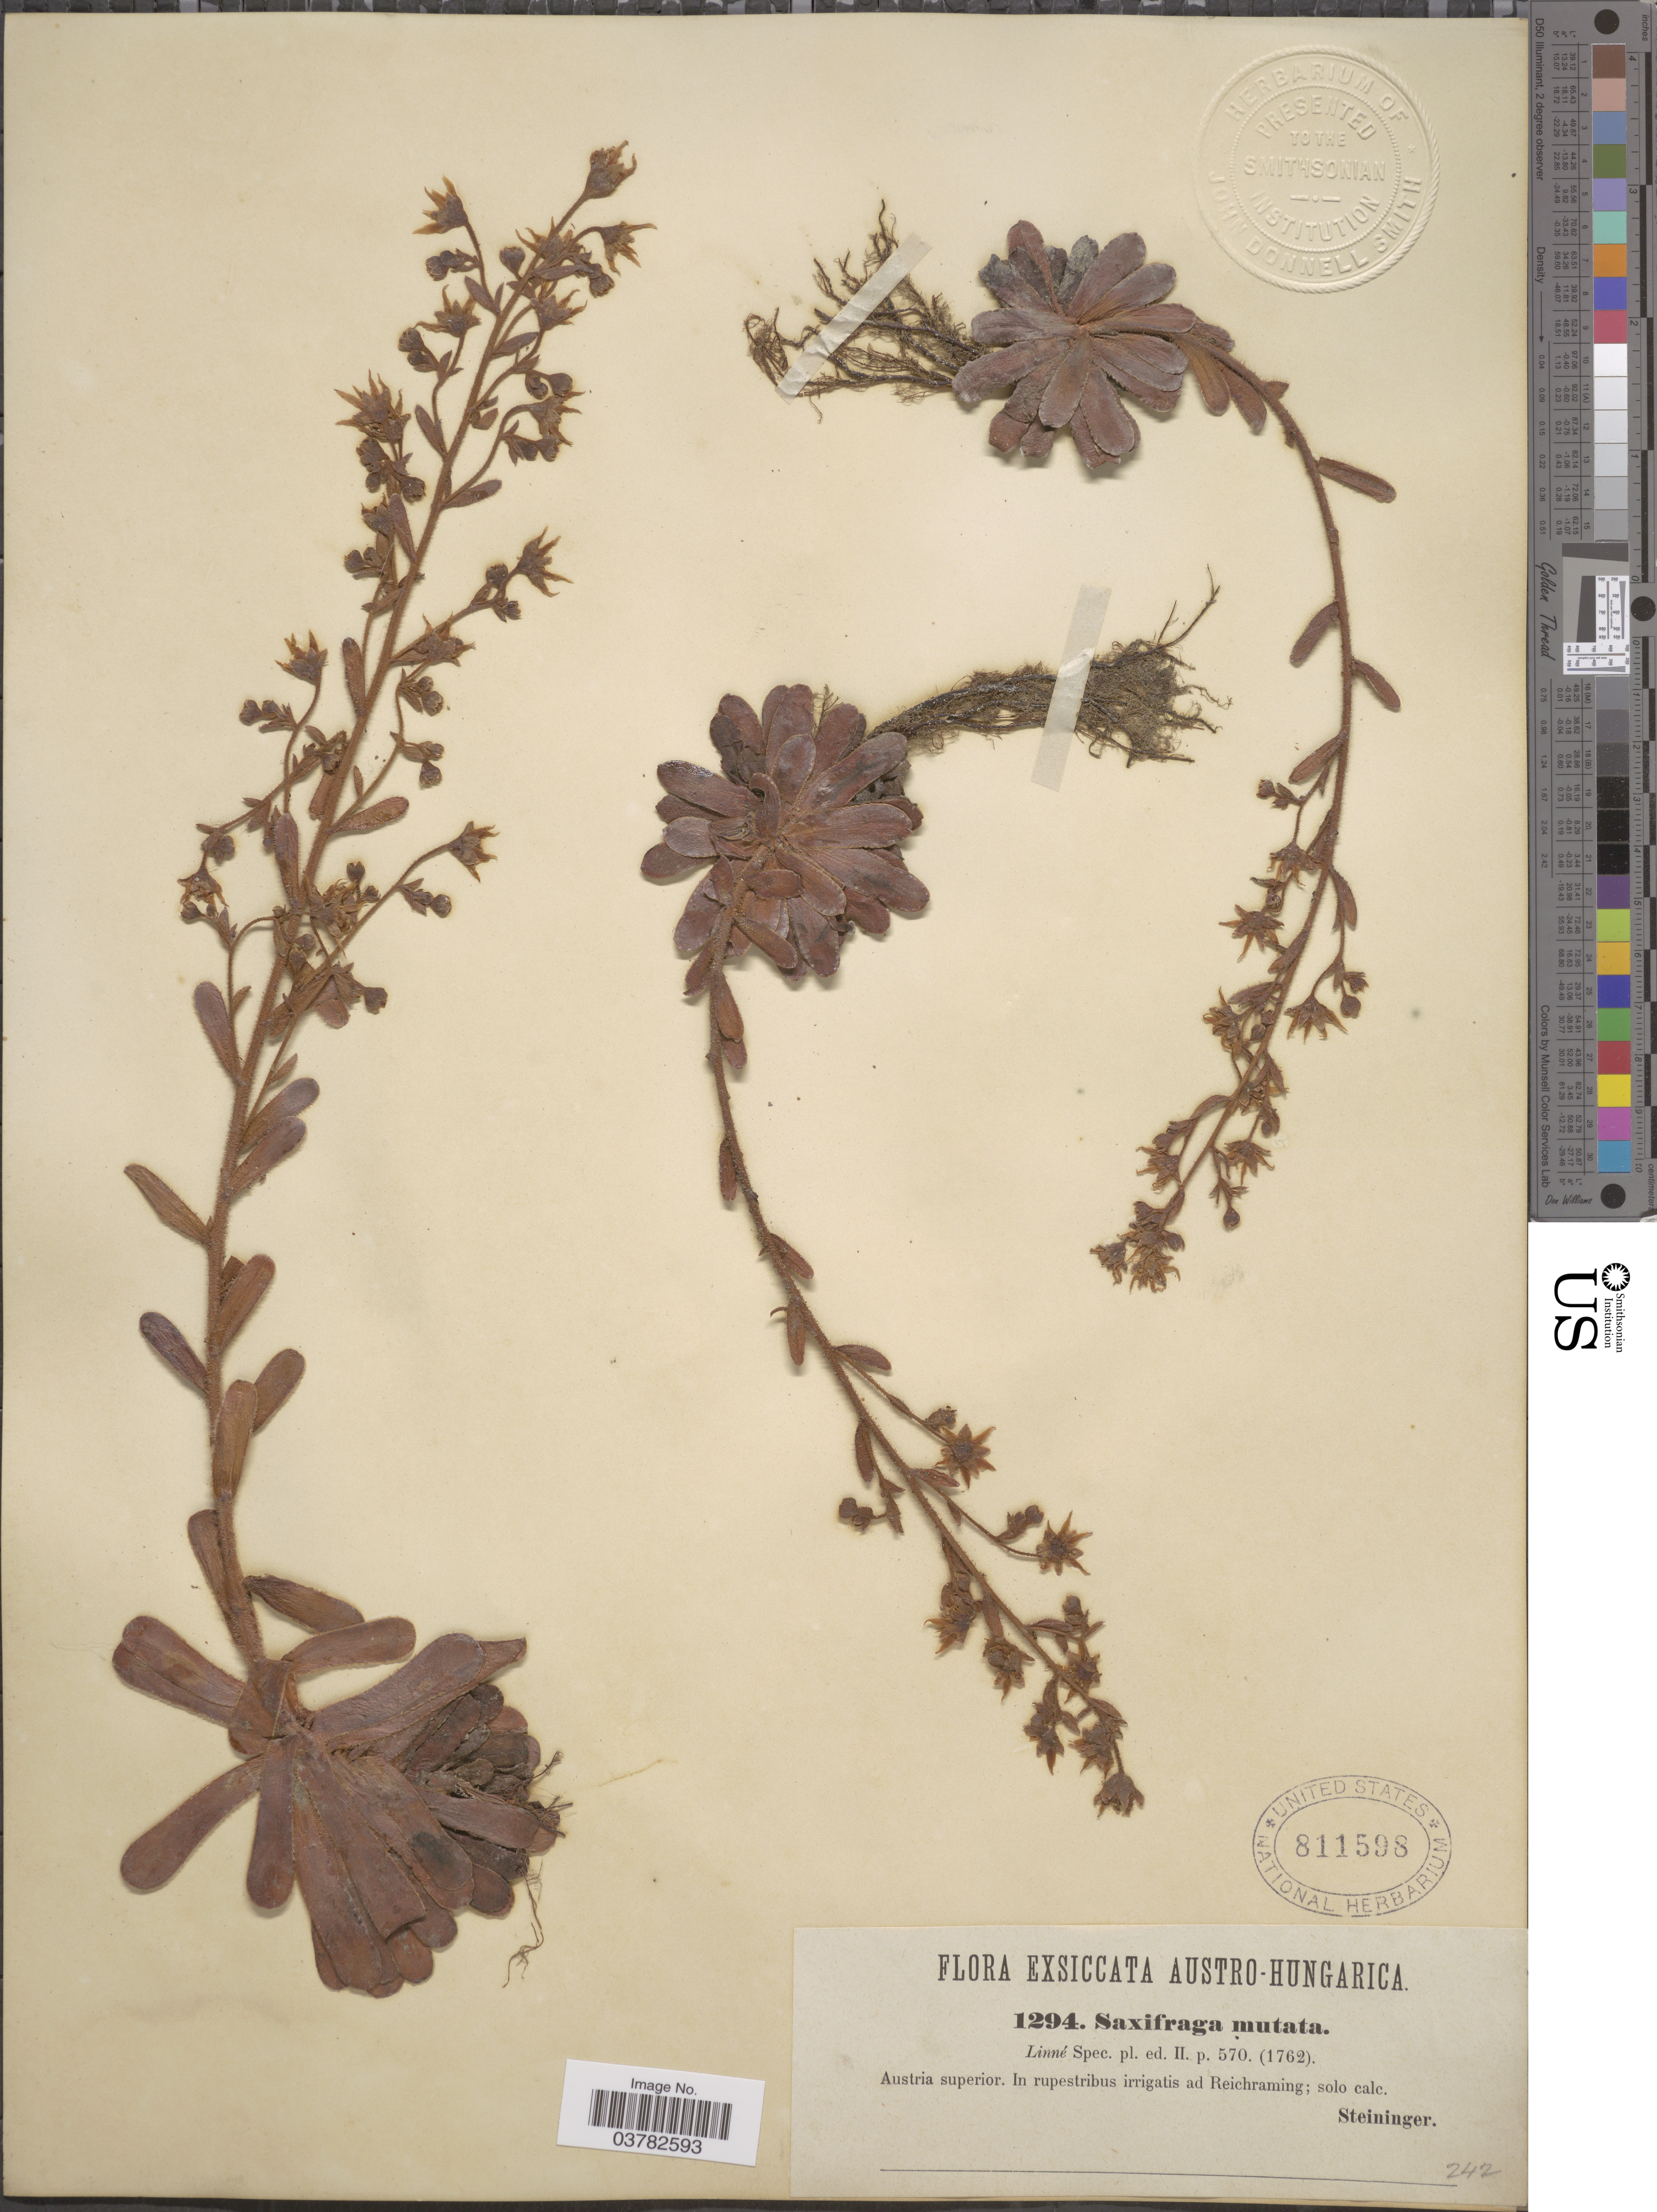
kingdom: Plantae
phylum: Tracheophyta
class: Magnoliopsida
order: Saxifragales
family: Saxifragaceae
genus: Saxifraga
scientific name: Saxifraga mutata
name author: L.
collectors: -. Steininger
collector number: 1294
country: Austria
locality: Austro-Hungarica. Austria superior. In rupestribus irrigatis ad Reichraming.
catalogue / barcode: US 811598